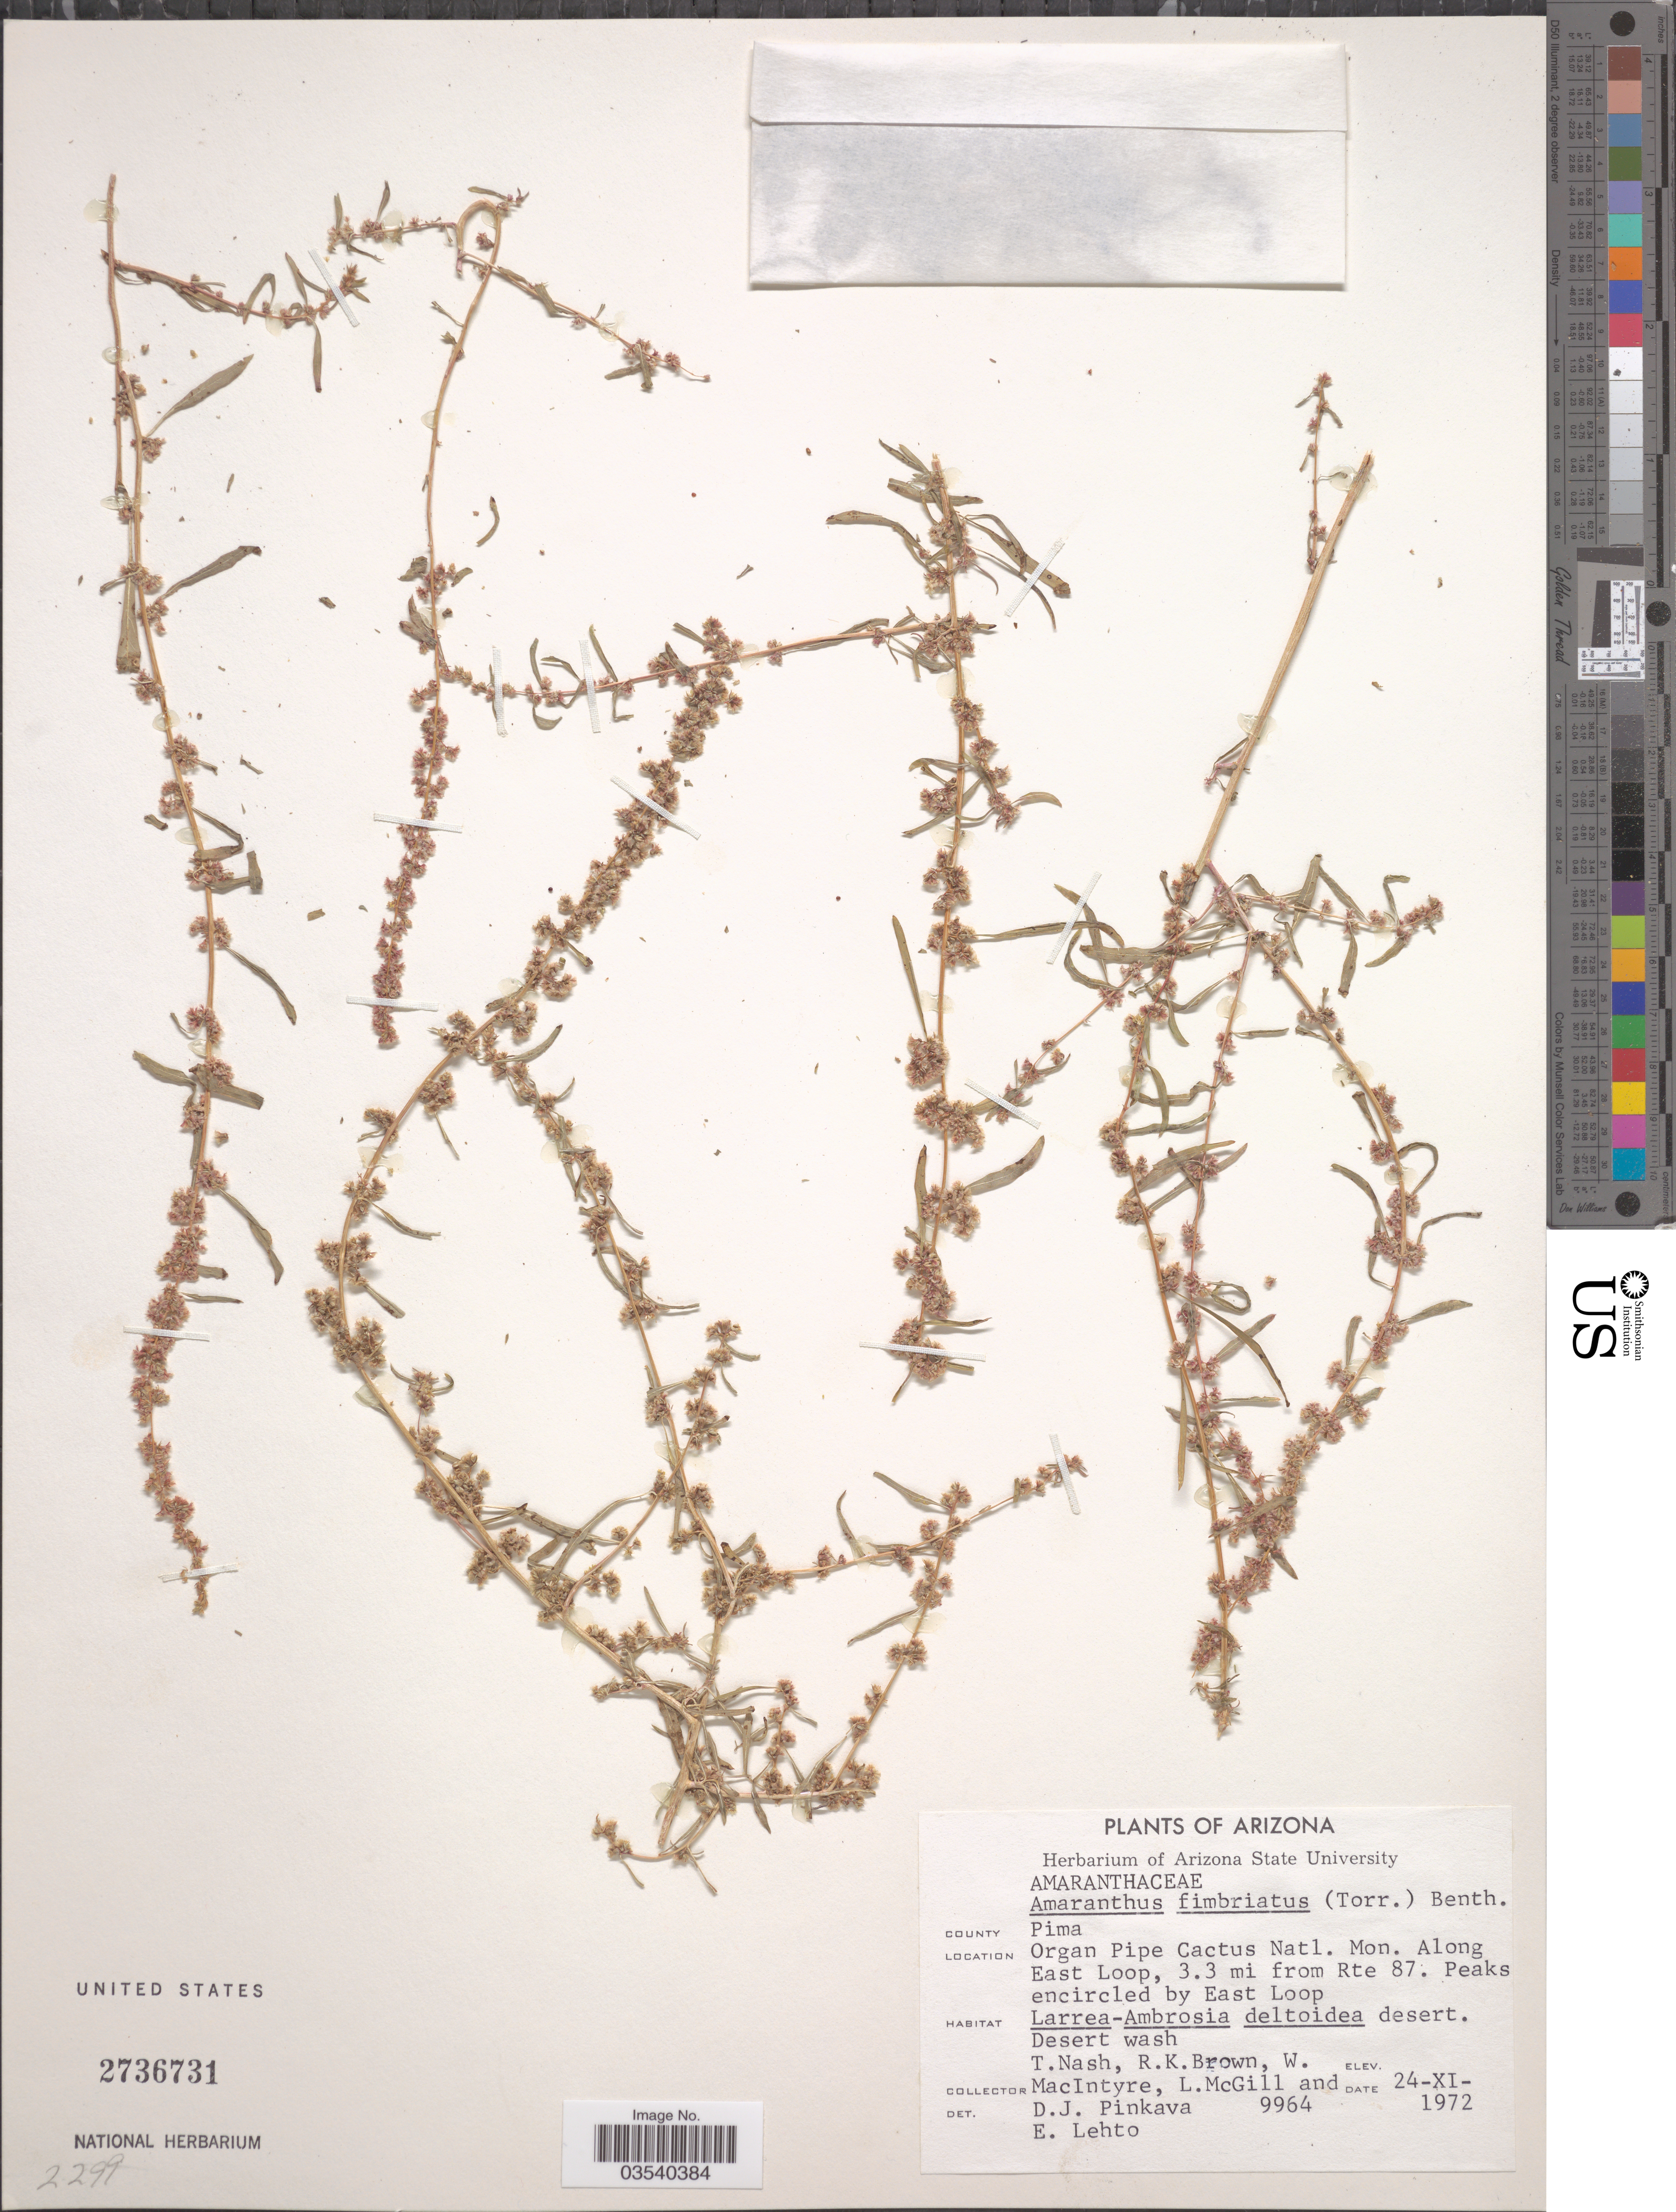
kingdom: Plantae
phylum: Tracheophyta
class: Magnoliopsida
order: Caryophyllales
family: Amaranthaceae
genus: Amaranthus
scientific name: Amaranthus fimbriatus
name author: (Torr.) Benth. ex S. Watson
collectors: T. Nash, R. K. Brown, W. Macintyre, L. McGill & D. J. Pinkava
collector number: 9964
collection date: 1972-11-24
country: United States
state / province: Arizona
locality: County Pima, Organ Pipe Cactus Natl. Mon. Along East Loop, 3.3 mi from Rte 87. Peaks encircled by East Loop.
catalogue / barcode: US 2736731